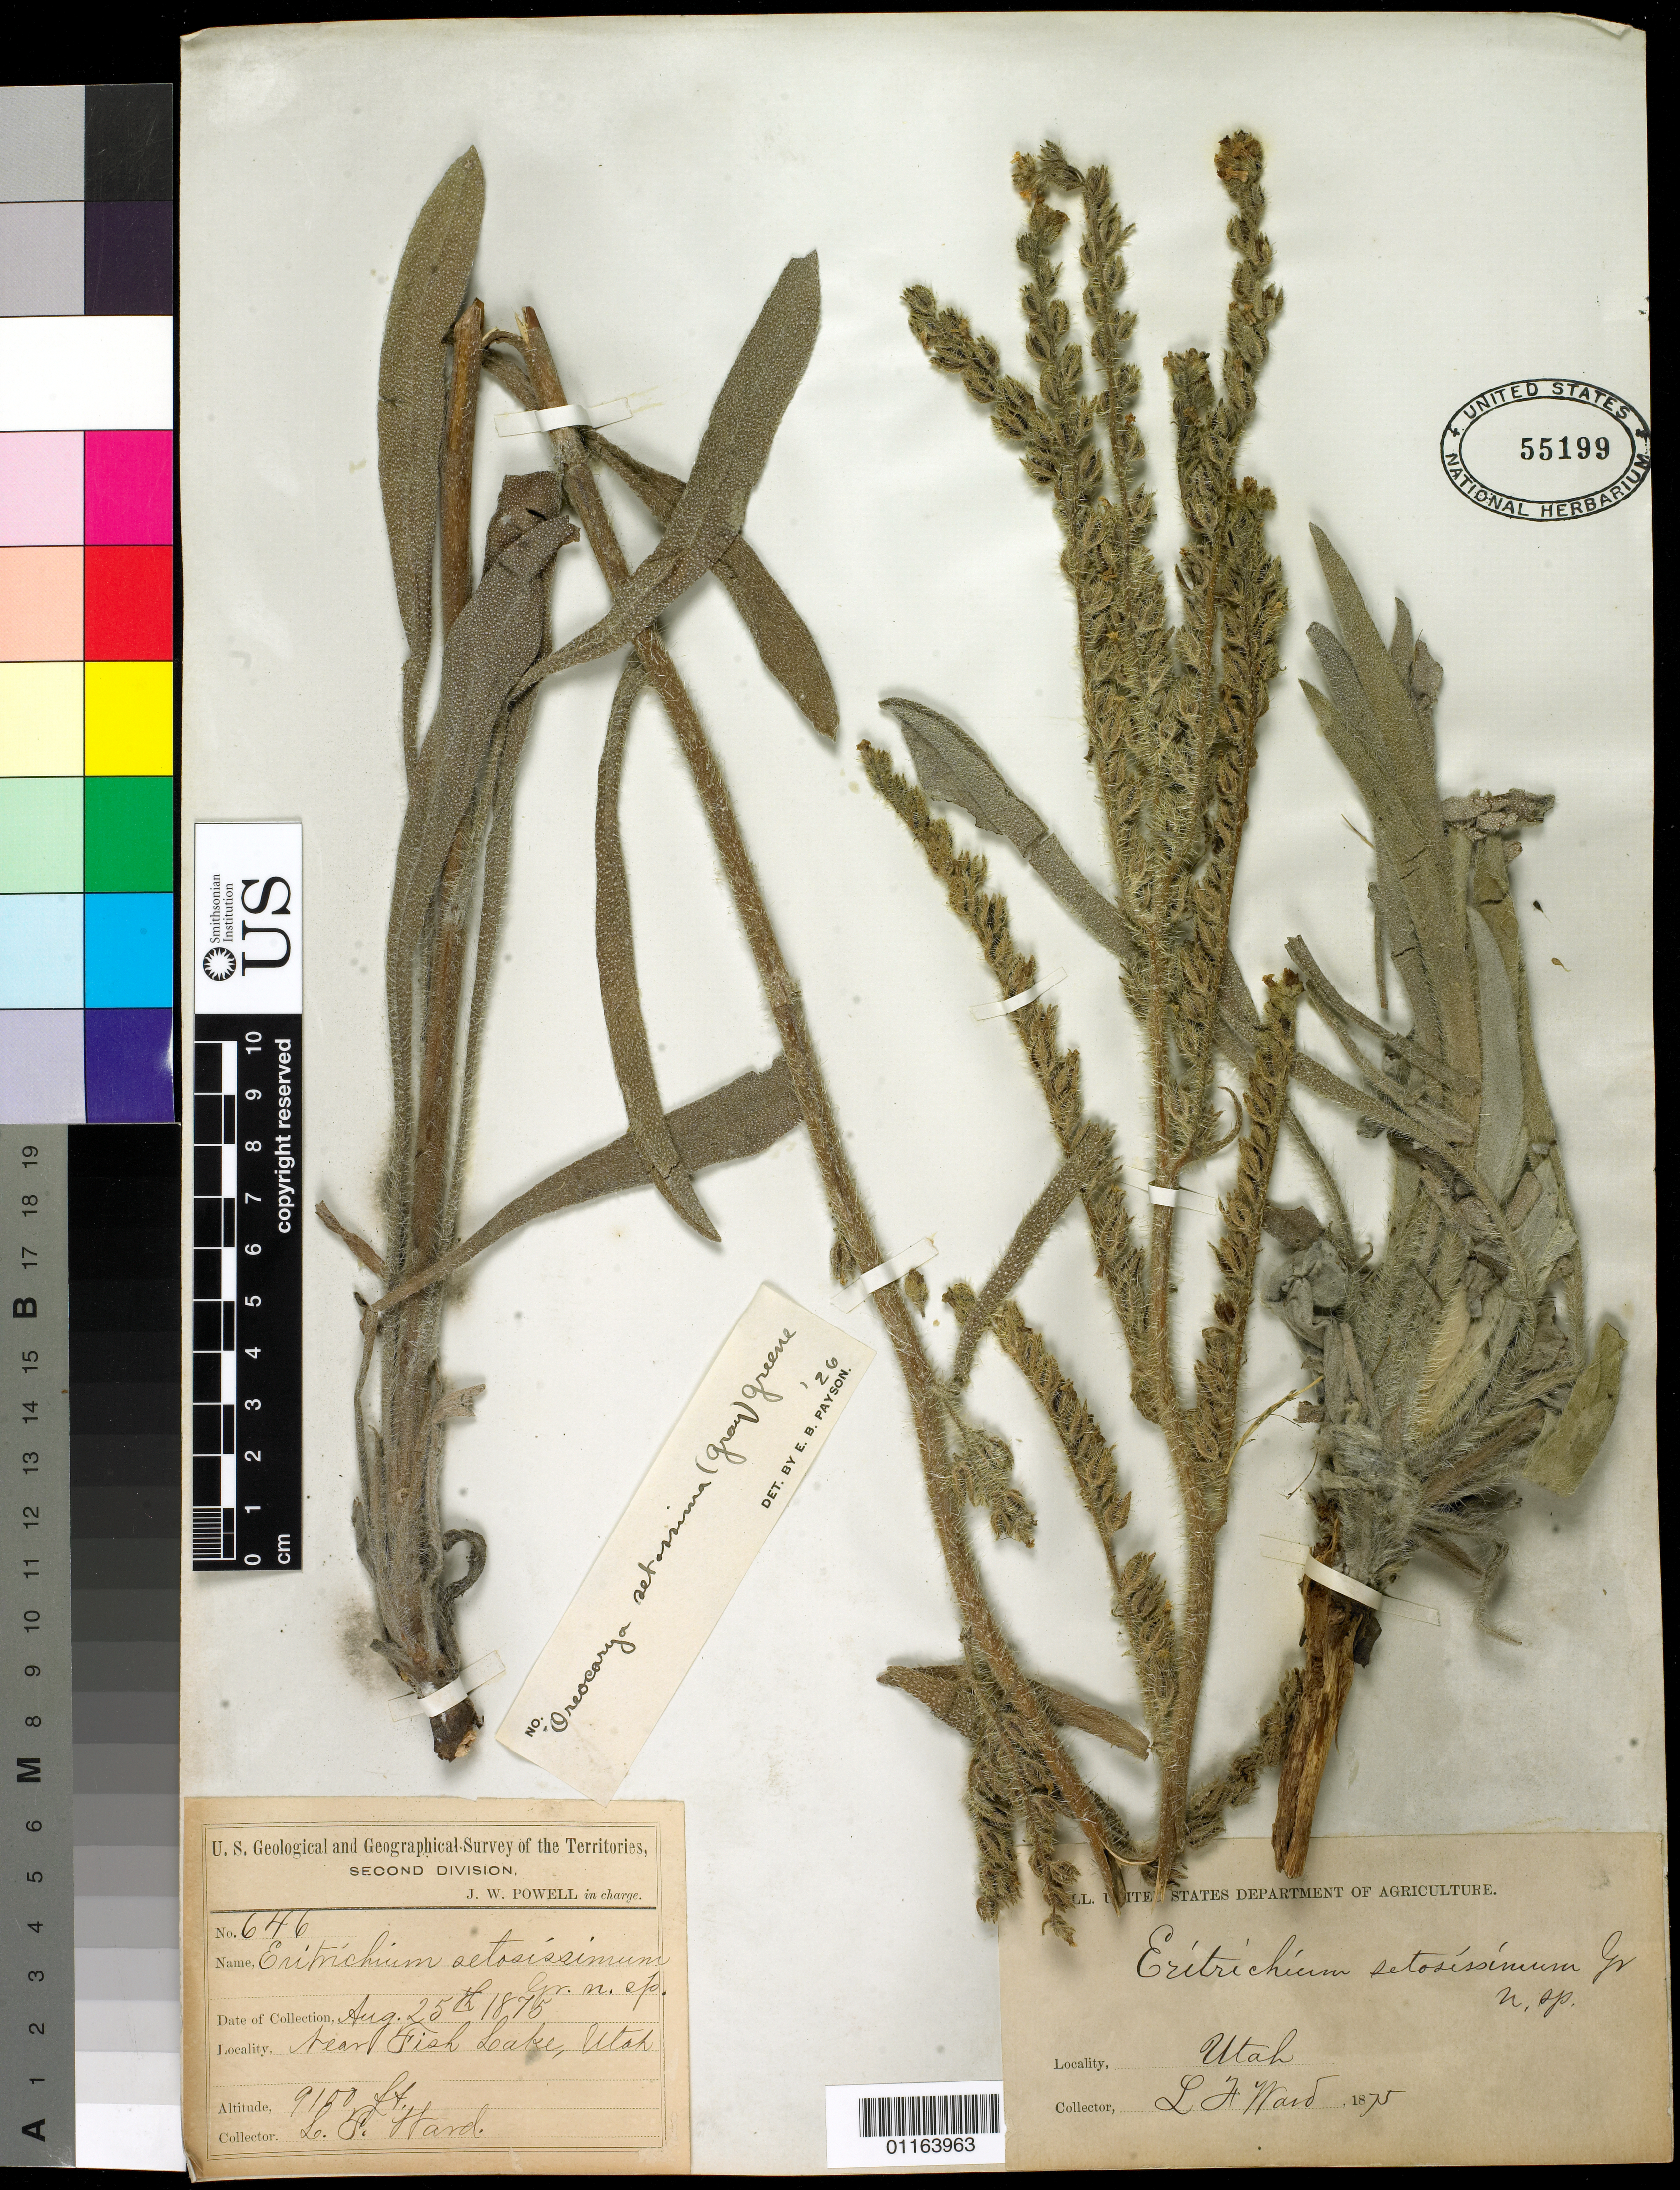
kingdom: Plantae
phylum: Tracheophyta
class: Magnoliopsida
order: Boraginales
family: Boraginaceae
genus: Oreocarya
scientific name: Oreocarya setosissima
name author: (A. Gray) Greene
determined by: Payson, E. B.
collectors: L. F. Ward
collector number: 646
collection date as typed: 25 Aug 1875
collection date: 1875-08-25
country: United States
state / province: Utah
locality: near Fish Lake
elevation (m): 2774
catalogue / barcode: US 55199